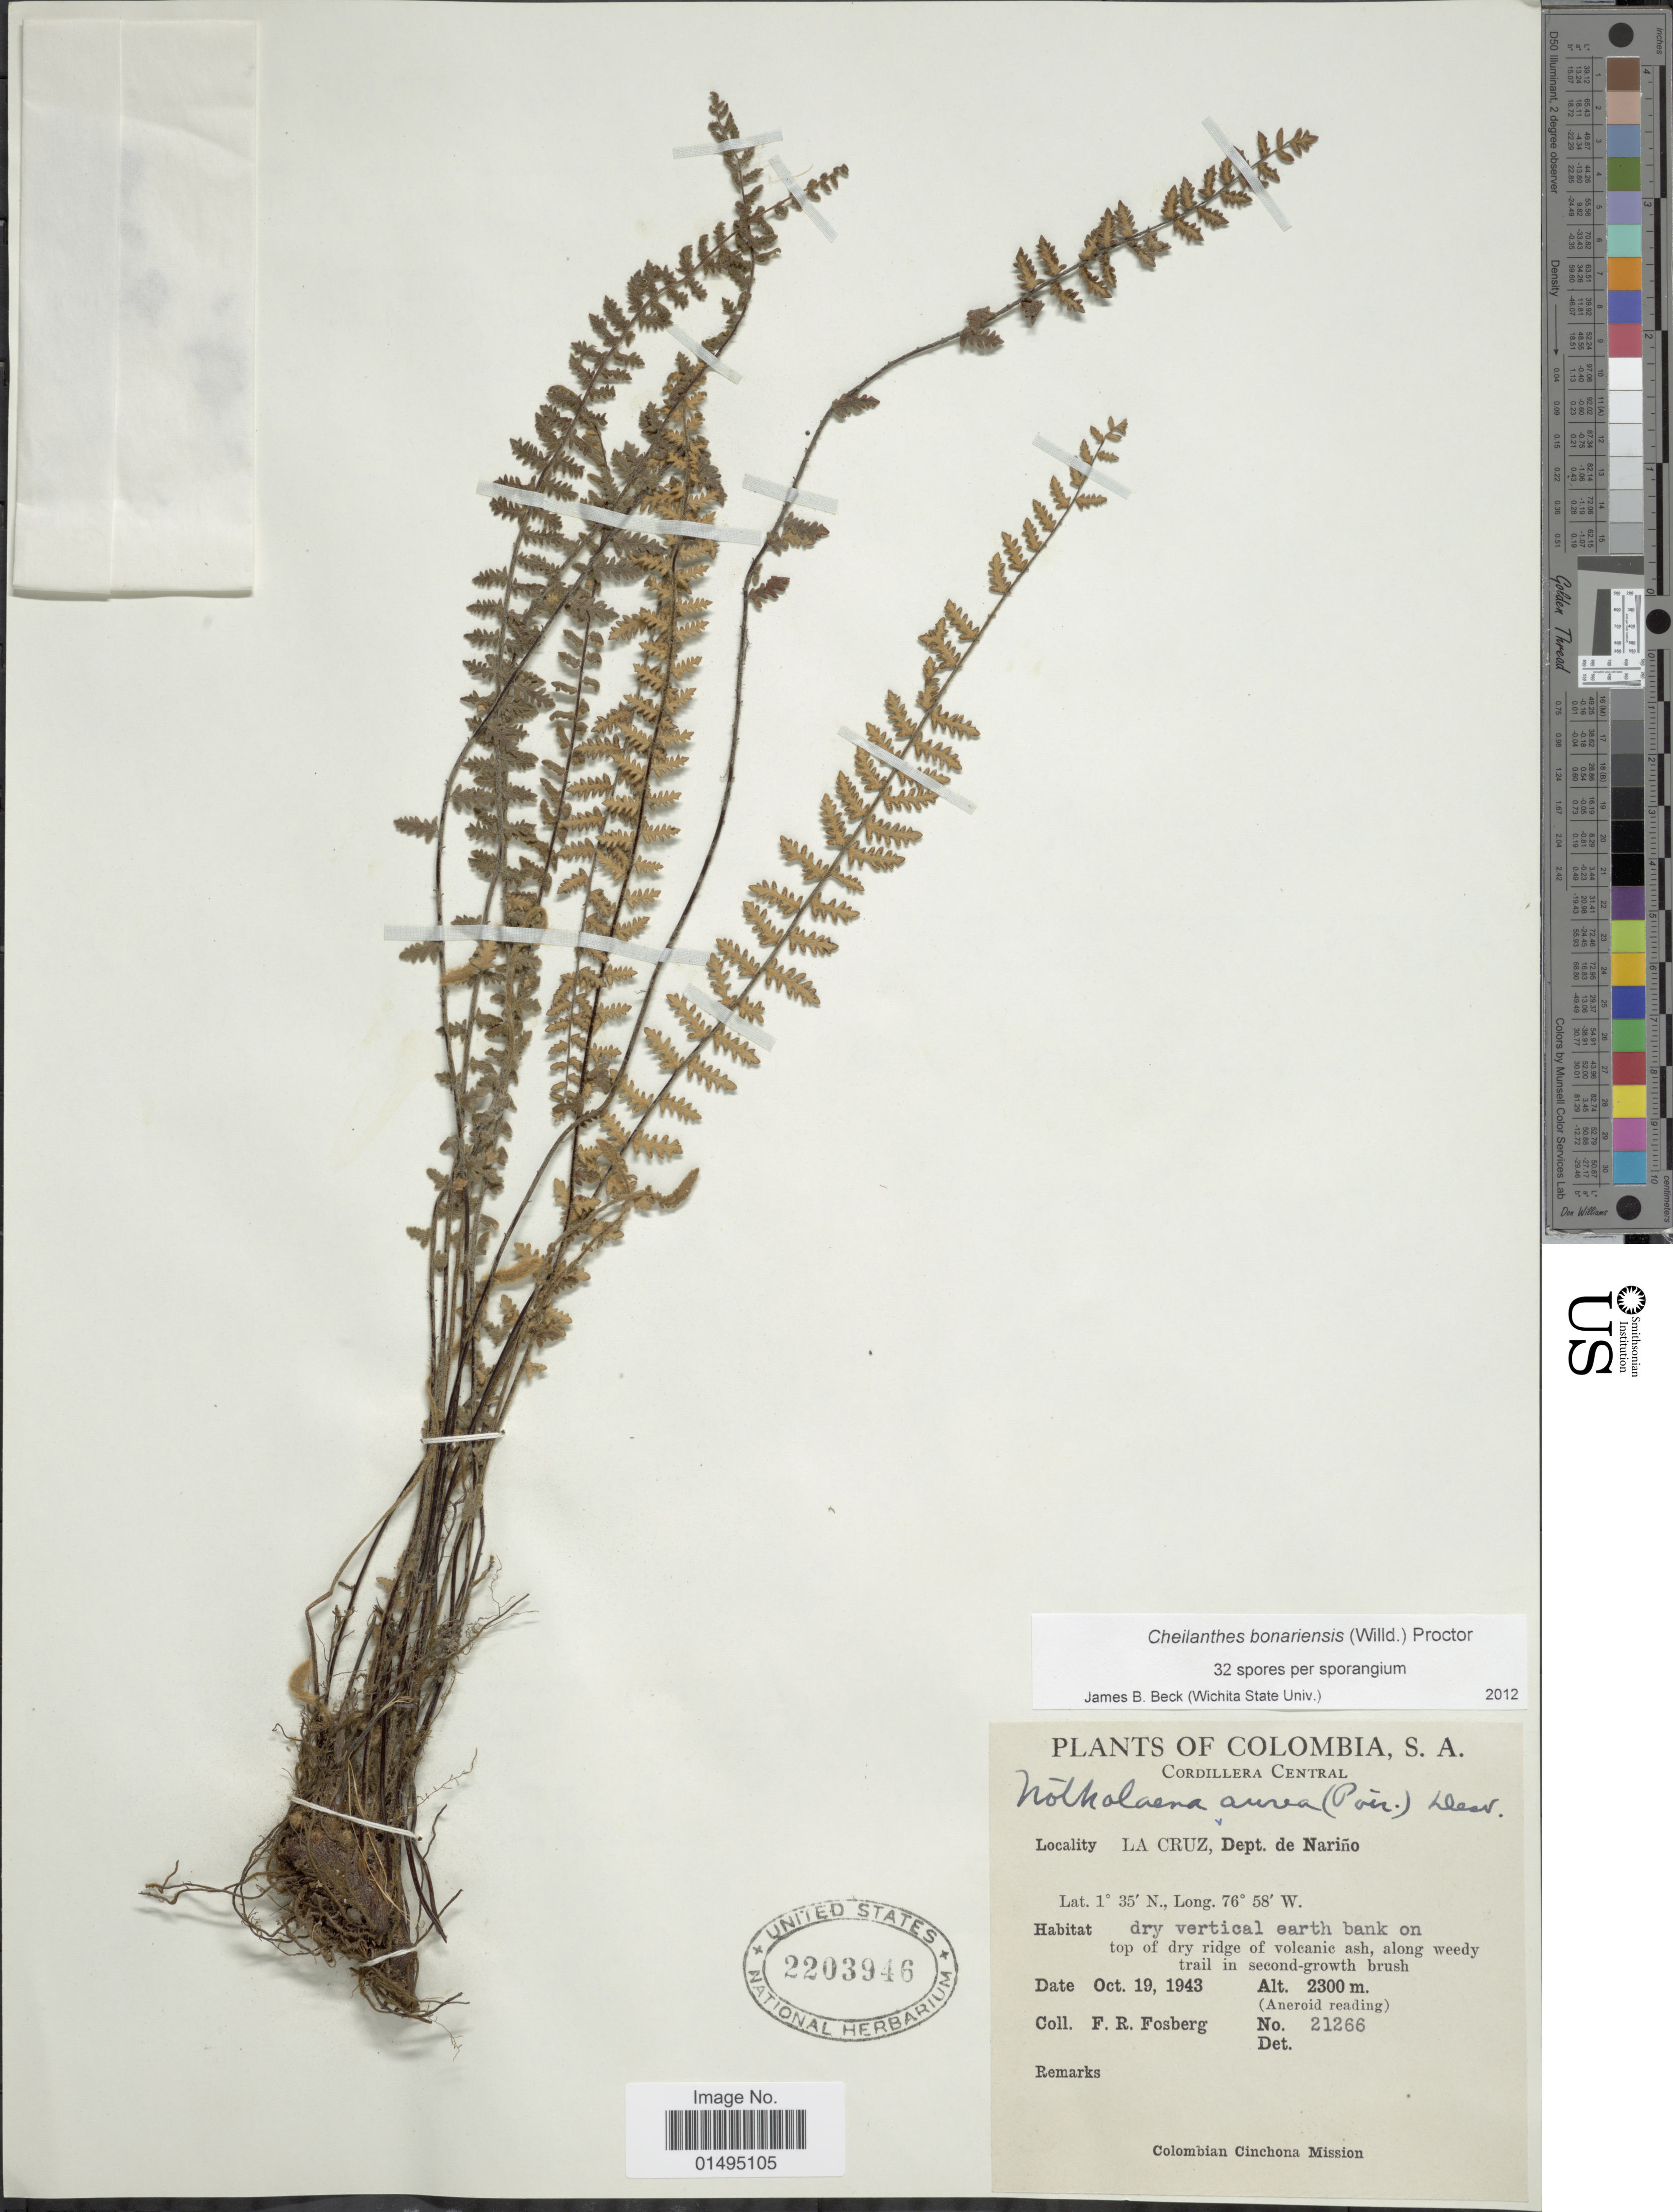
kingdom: Plantae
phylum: Tracheophyta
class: Polypodiopsida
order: Polypodiales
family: Pteridaceae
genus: Myriopteris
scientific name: Myriopteris aurea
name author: (Poir.) Grusz & Windham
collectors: F. R. Fosberg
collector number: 21266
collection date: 1943-10-19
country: Colombia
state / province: Nariño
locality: Cordillera Central, La Cruz, Dept. de Narino, Colombia S. A.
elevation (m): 2300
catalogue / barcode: US 2203946